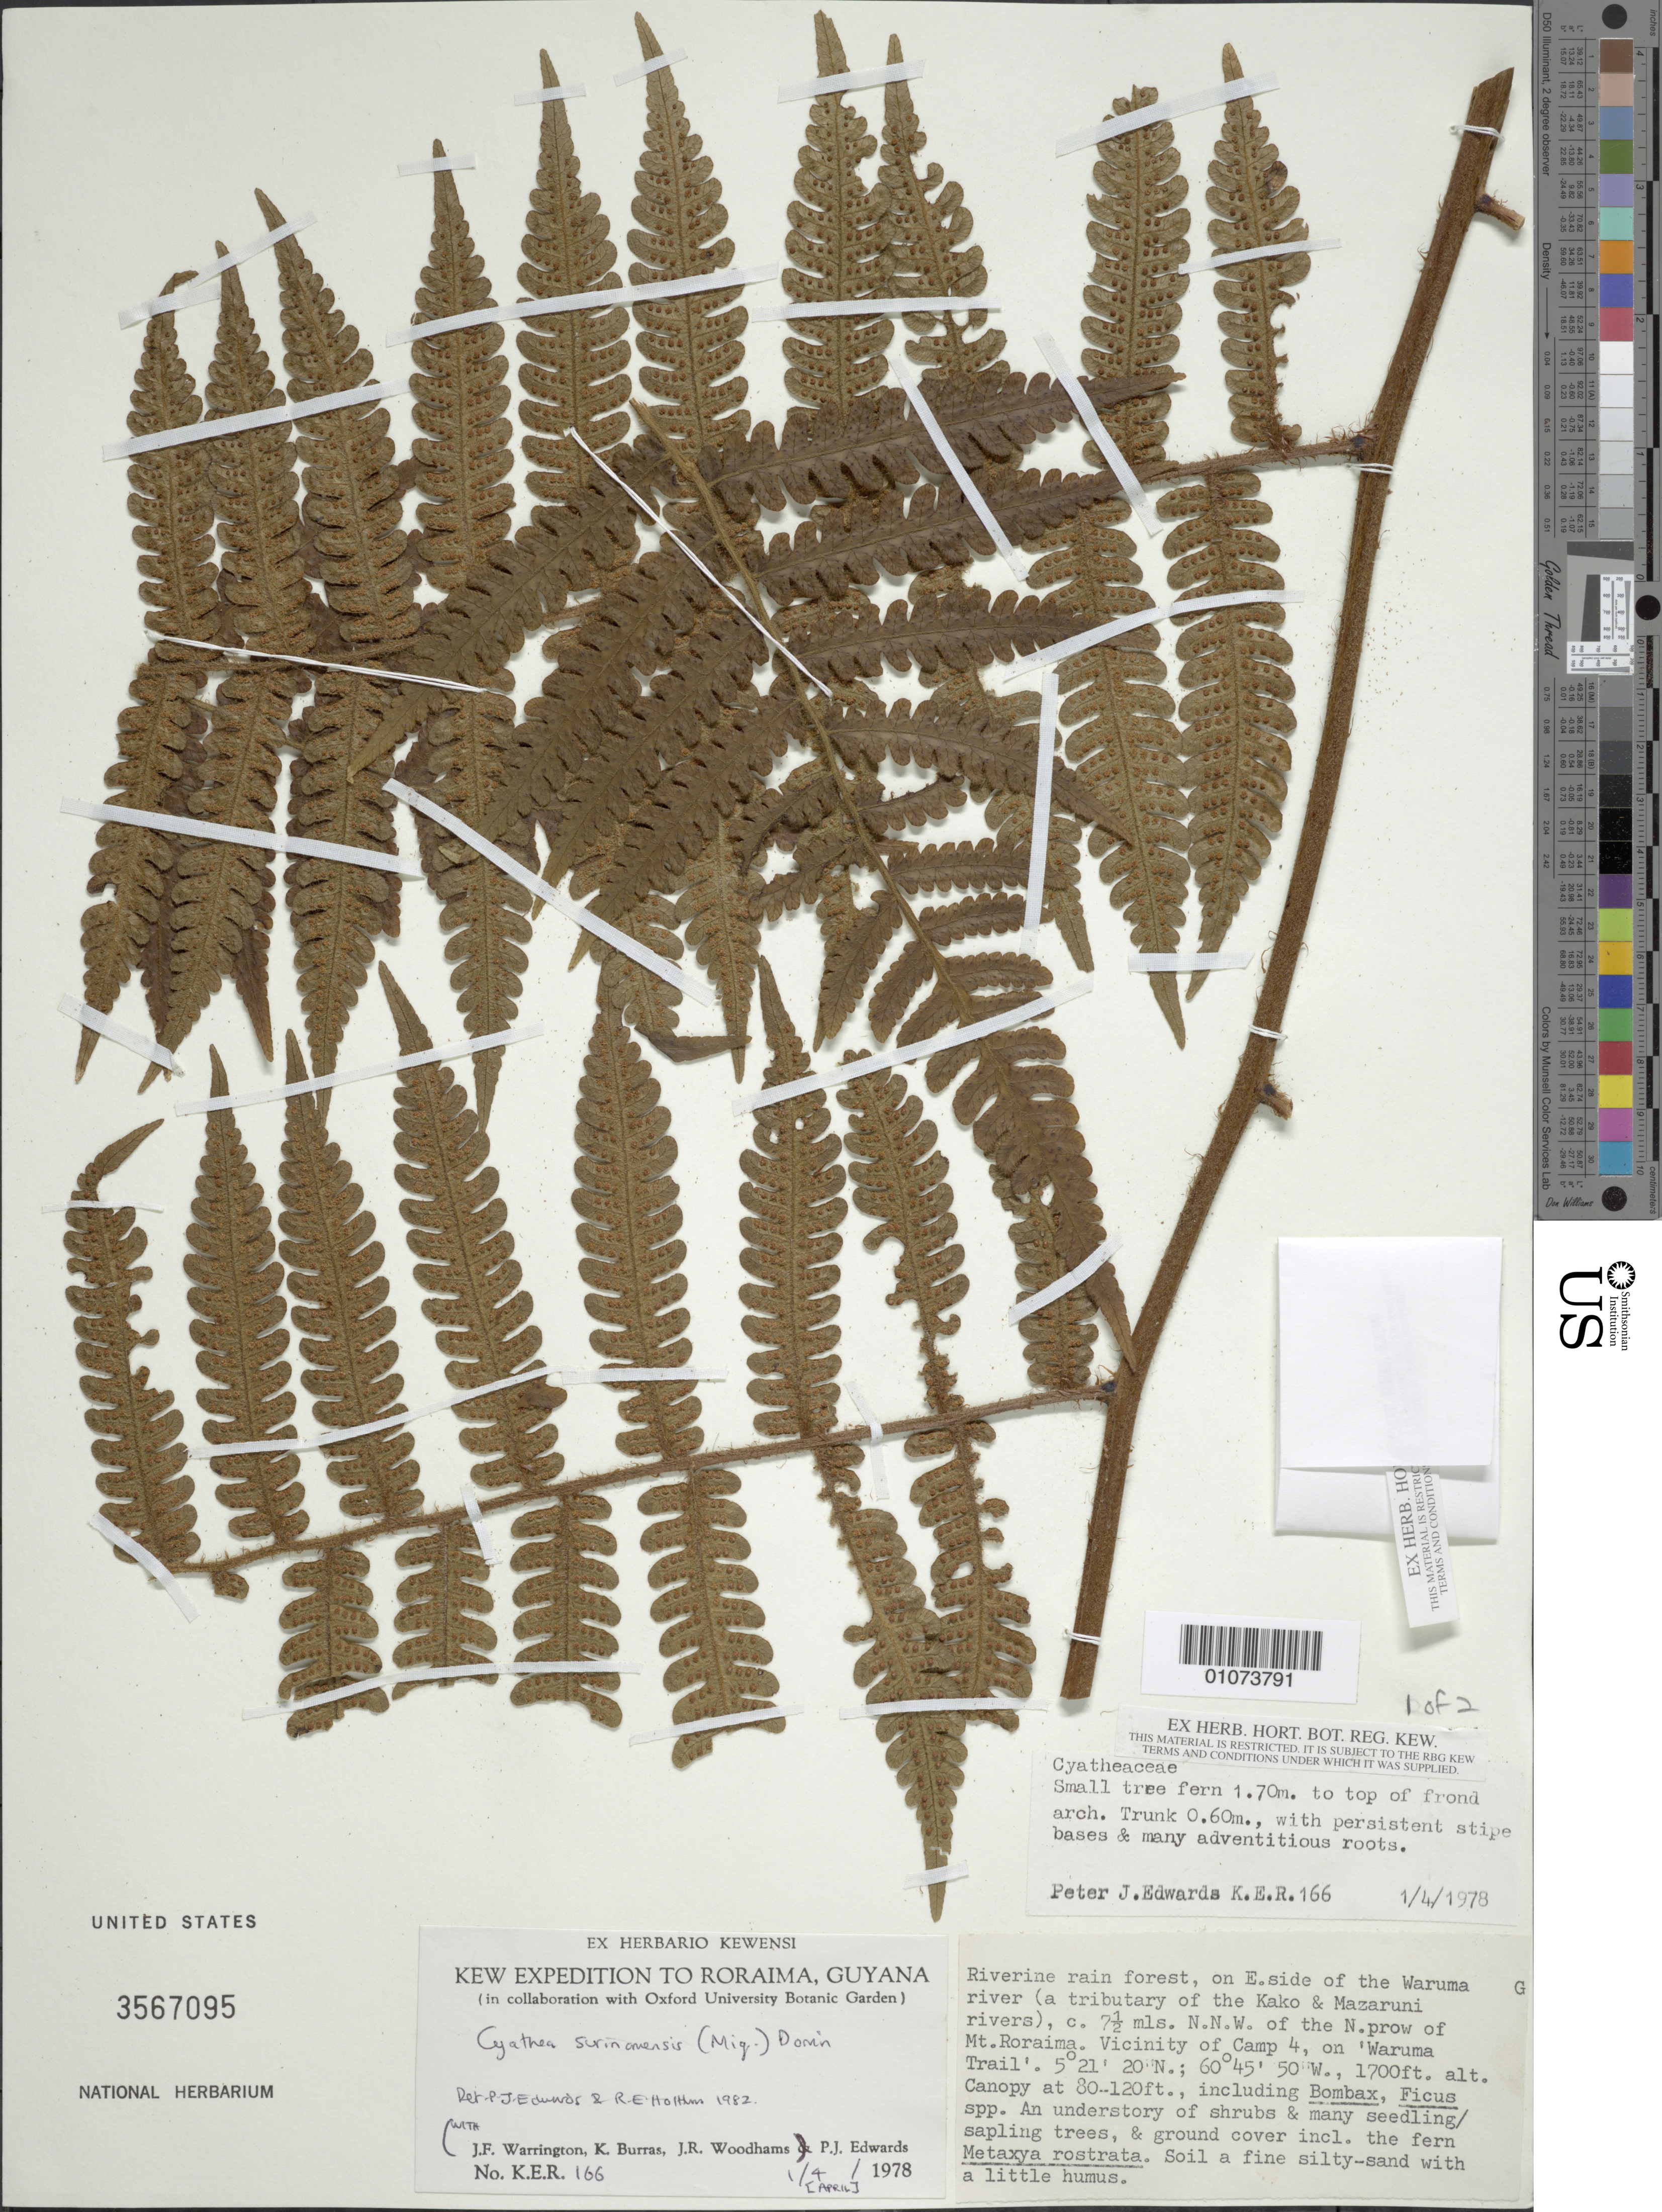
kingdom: Plantae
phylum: Tracheophyta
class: Polypodiopsida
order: Cyatheales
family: Cyatheaceae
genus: Cyathea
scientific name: Cyathea surinamensis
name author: (Miq.) Domin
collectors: P. Edwards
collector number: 166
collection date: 1978-04-01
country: Guyana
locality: Roraima, Riverine rain forest, on E. side of the Waruma river (a tributary of the Kako & Mazaruni rivers), c. 7½ mls. N.N.W. of the N. prow of Mt. Roraima, Vicinity of Camp 4, on 'Waruma Trail'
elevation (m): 518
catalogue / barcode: US 3567095